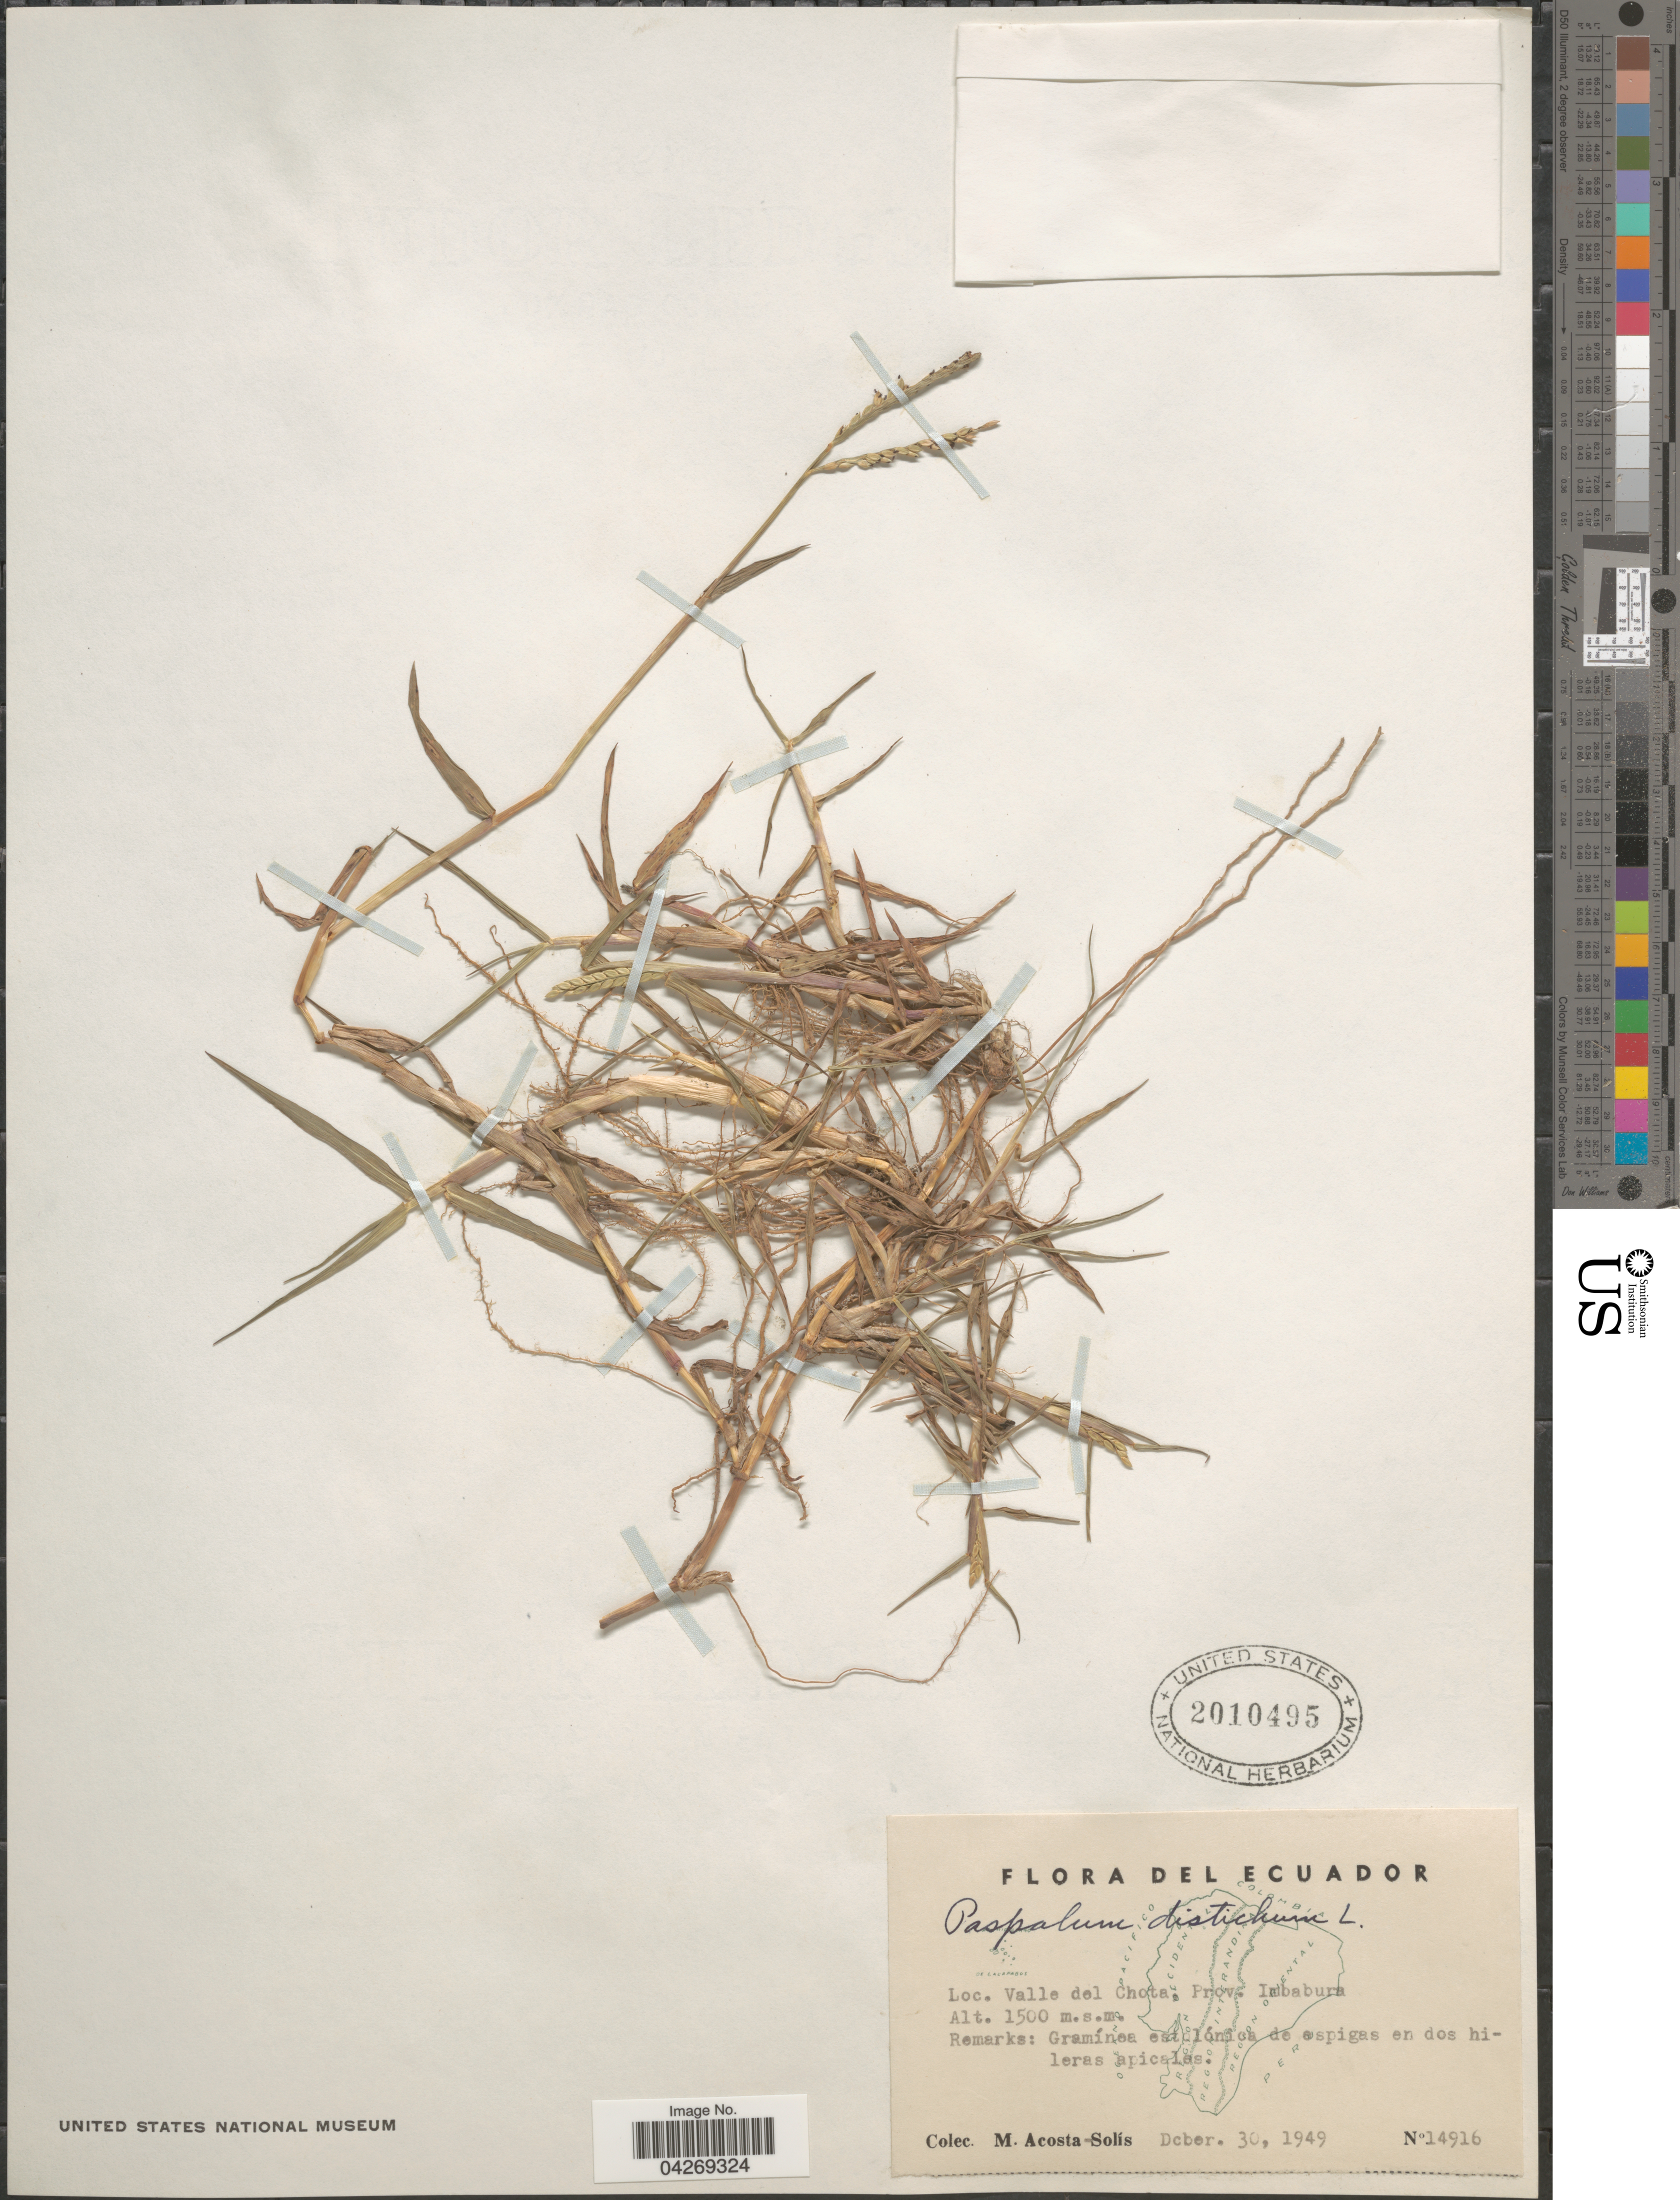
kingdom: Plantae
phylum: Tracheophyta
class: Liliopsida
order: Poales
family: Poaceae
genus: Paspalum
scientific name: Paspalum distichum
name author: L.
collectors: M. Acosta Solis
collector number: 14916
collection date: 1949-12-30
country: Ecuador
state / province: Imbabura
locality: Valle del Chota.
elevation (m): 1500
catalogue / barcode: US 2010495